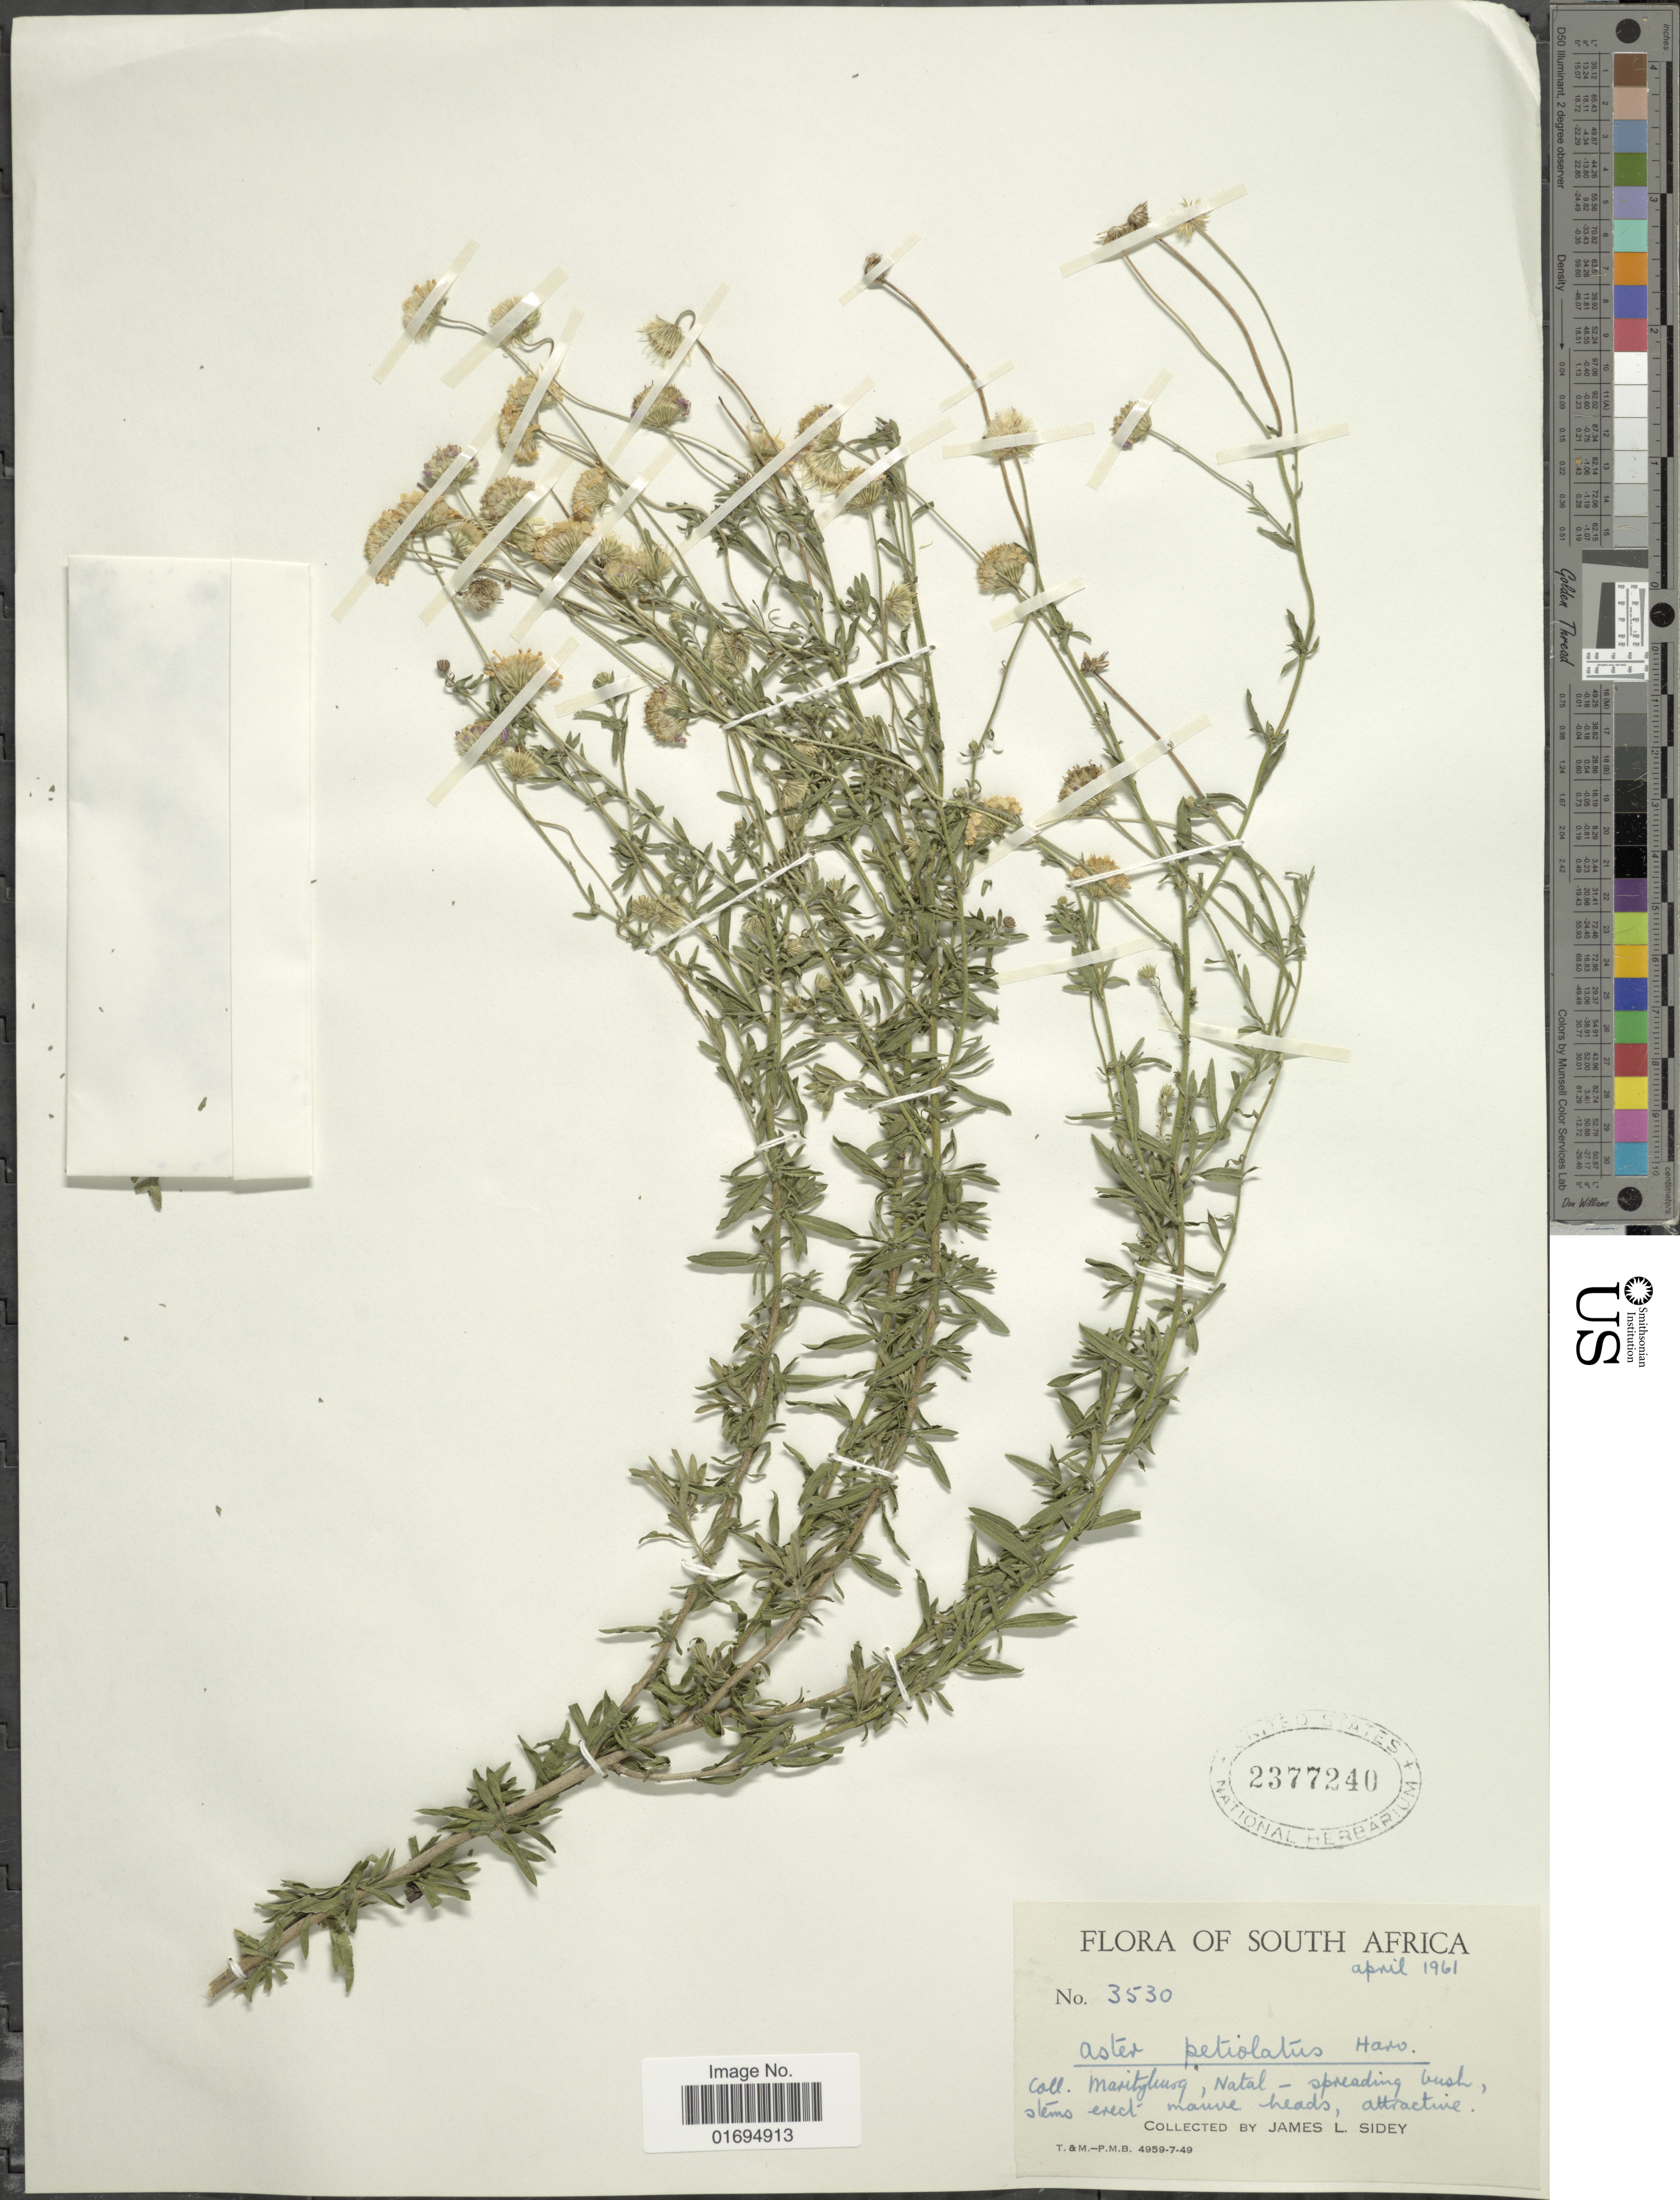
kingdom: Plantae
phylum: Tracheophyta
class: Magnoliopsida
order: Asterales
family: Asteraceae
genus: Felicia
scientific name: Felicia petiolata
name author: (Harv.) N.E. Br.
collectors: J. L. Sidey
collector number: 3530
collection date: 1961-04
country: South Africa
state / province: KwaZulu-Natal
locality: Maritylug, Natal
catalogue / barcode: US 2377240